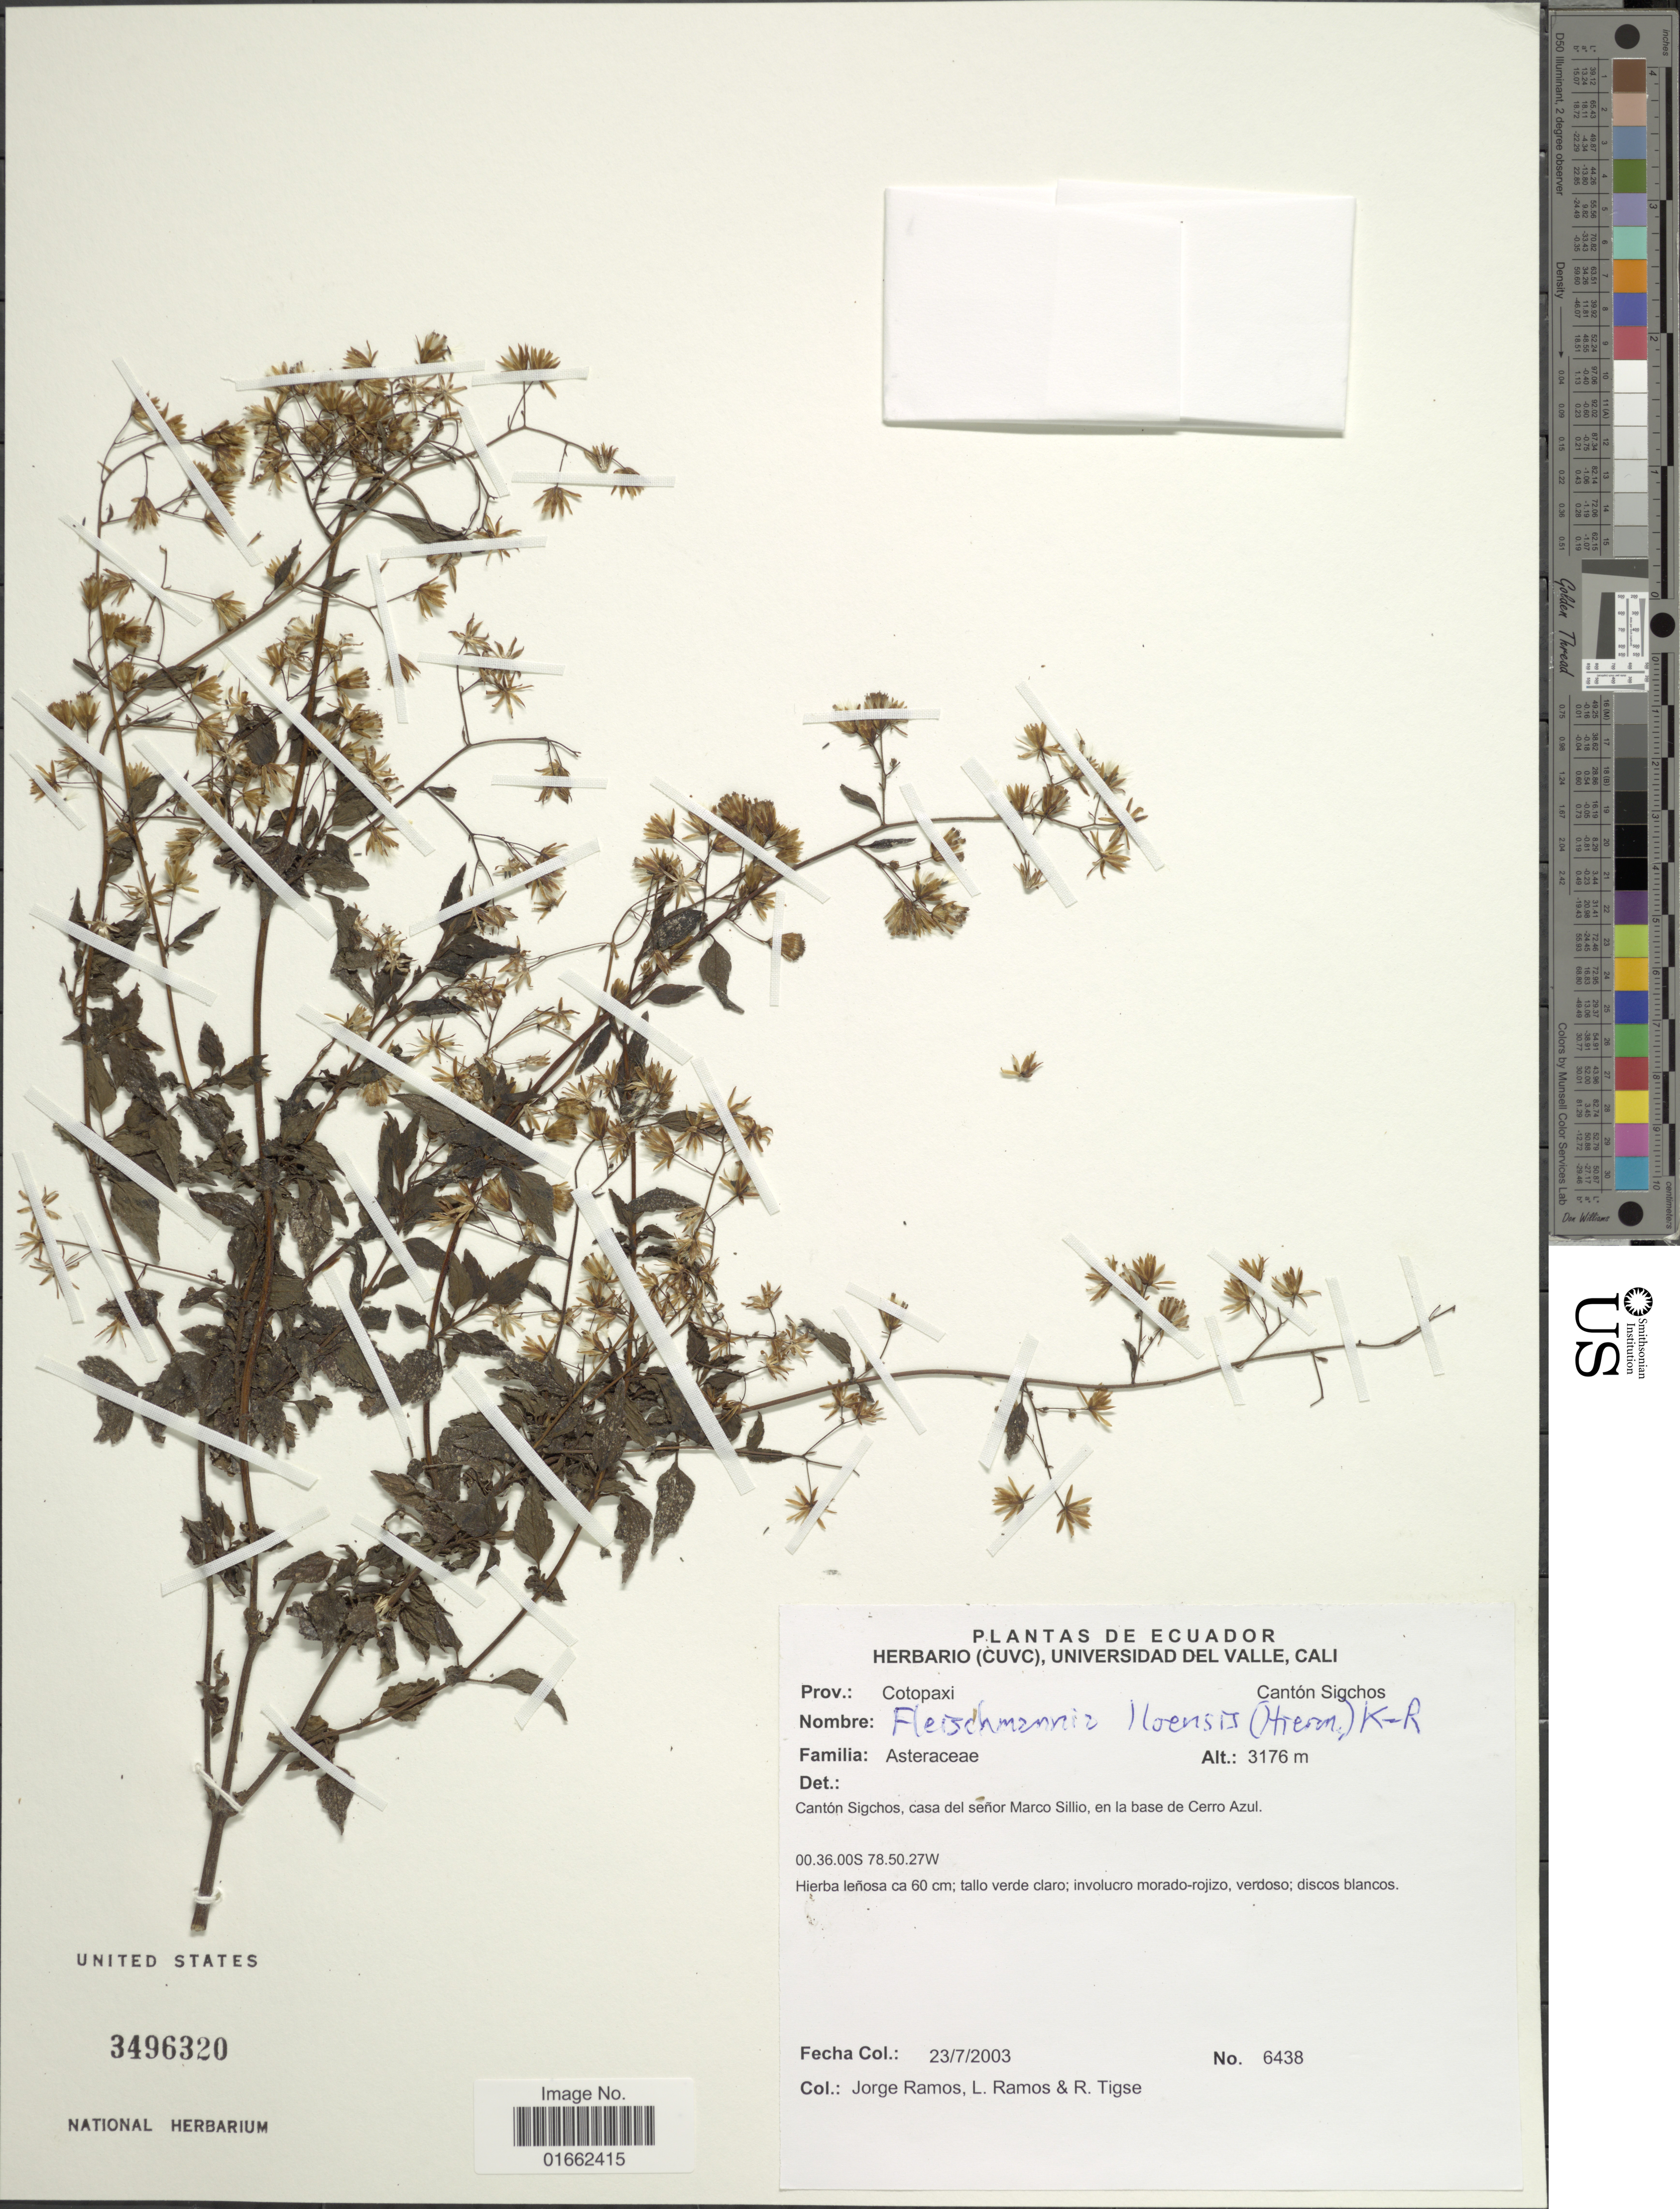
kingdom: Plantae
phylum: Tracheophyta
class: Magnoliopsida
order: Asterales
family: Asteraceae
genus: Fleischmannia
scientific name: Fleischmannia lloensis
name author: (Hieron.) R.M. King & H. Rob.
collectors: J. Ramos, L. Ramos & R. Tigse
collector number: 6438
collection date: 2003-07-23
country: Ecuador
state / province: Cotopaxi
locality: Prov.: Cotopaxi. Cantón Sigchos. Cantón Sigchos, casa del señor Marco Sillio, en la base de Cerro Azul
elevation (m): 3176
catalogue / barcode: US 3496320